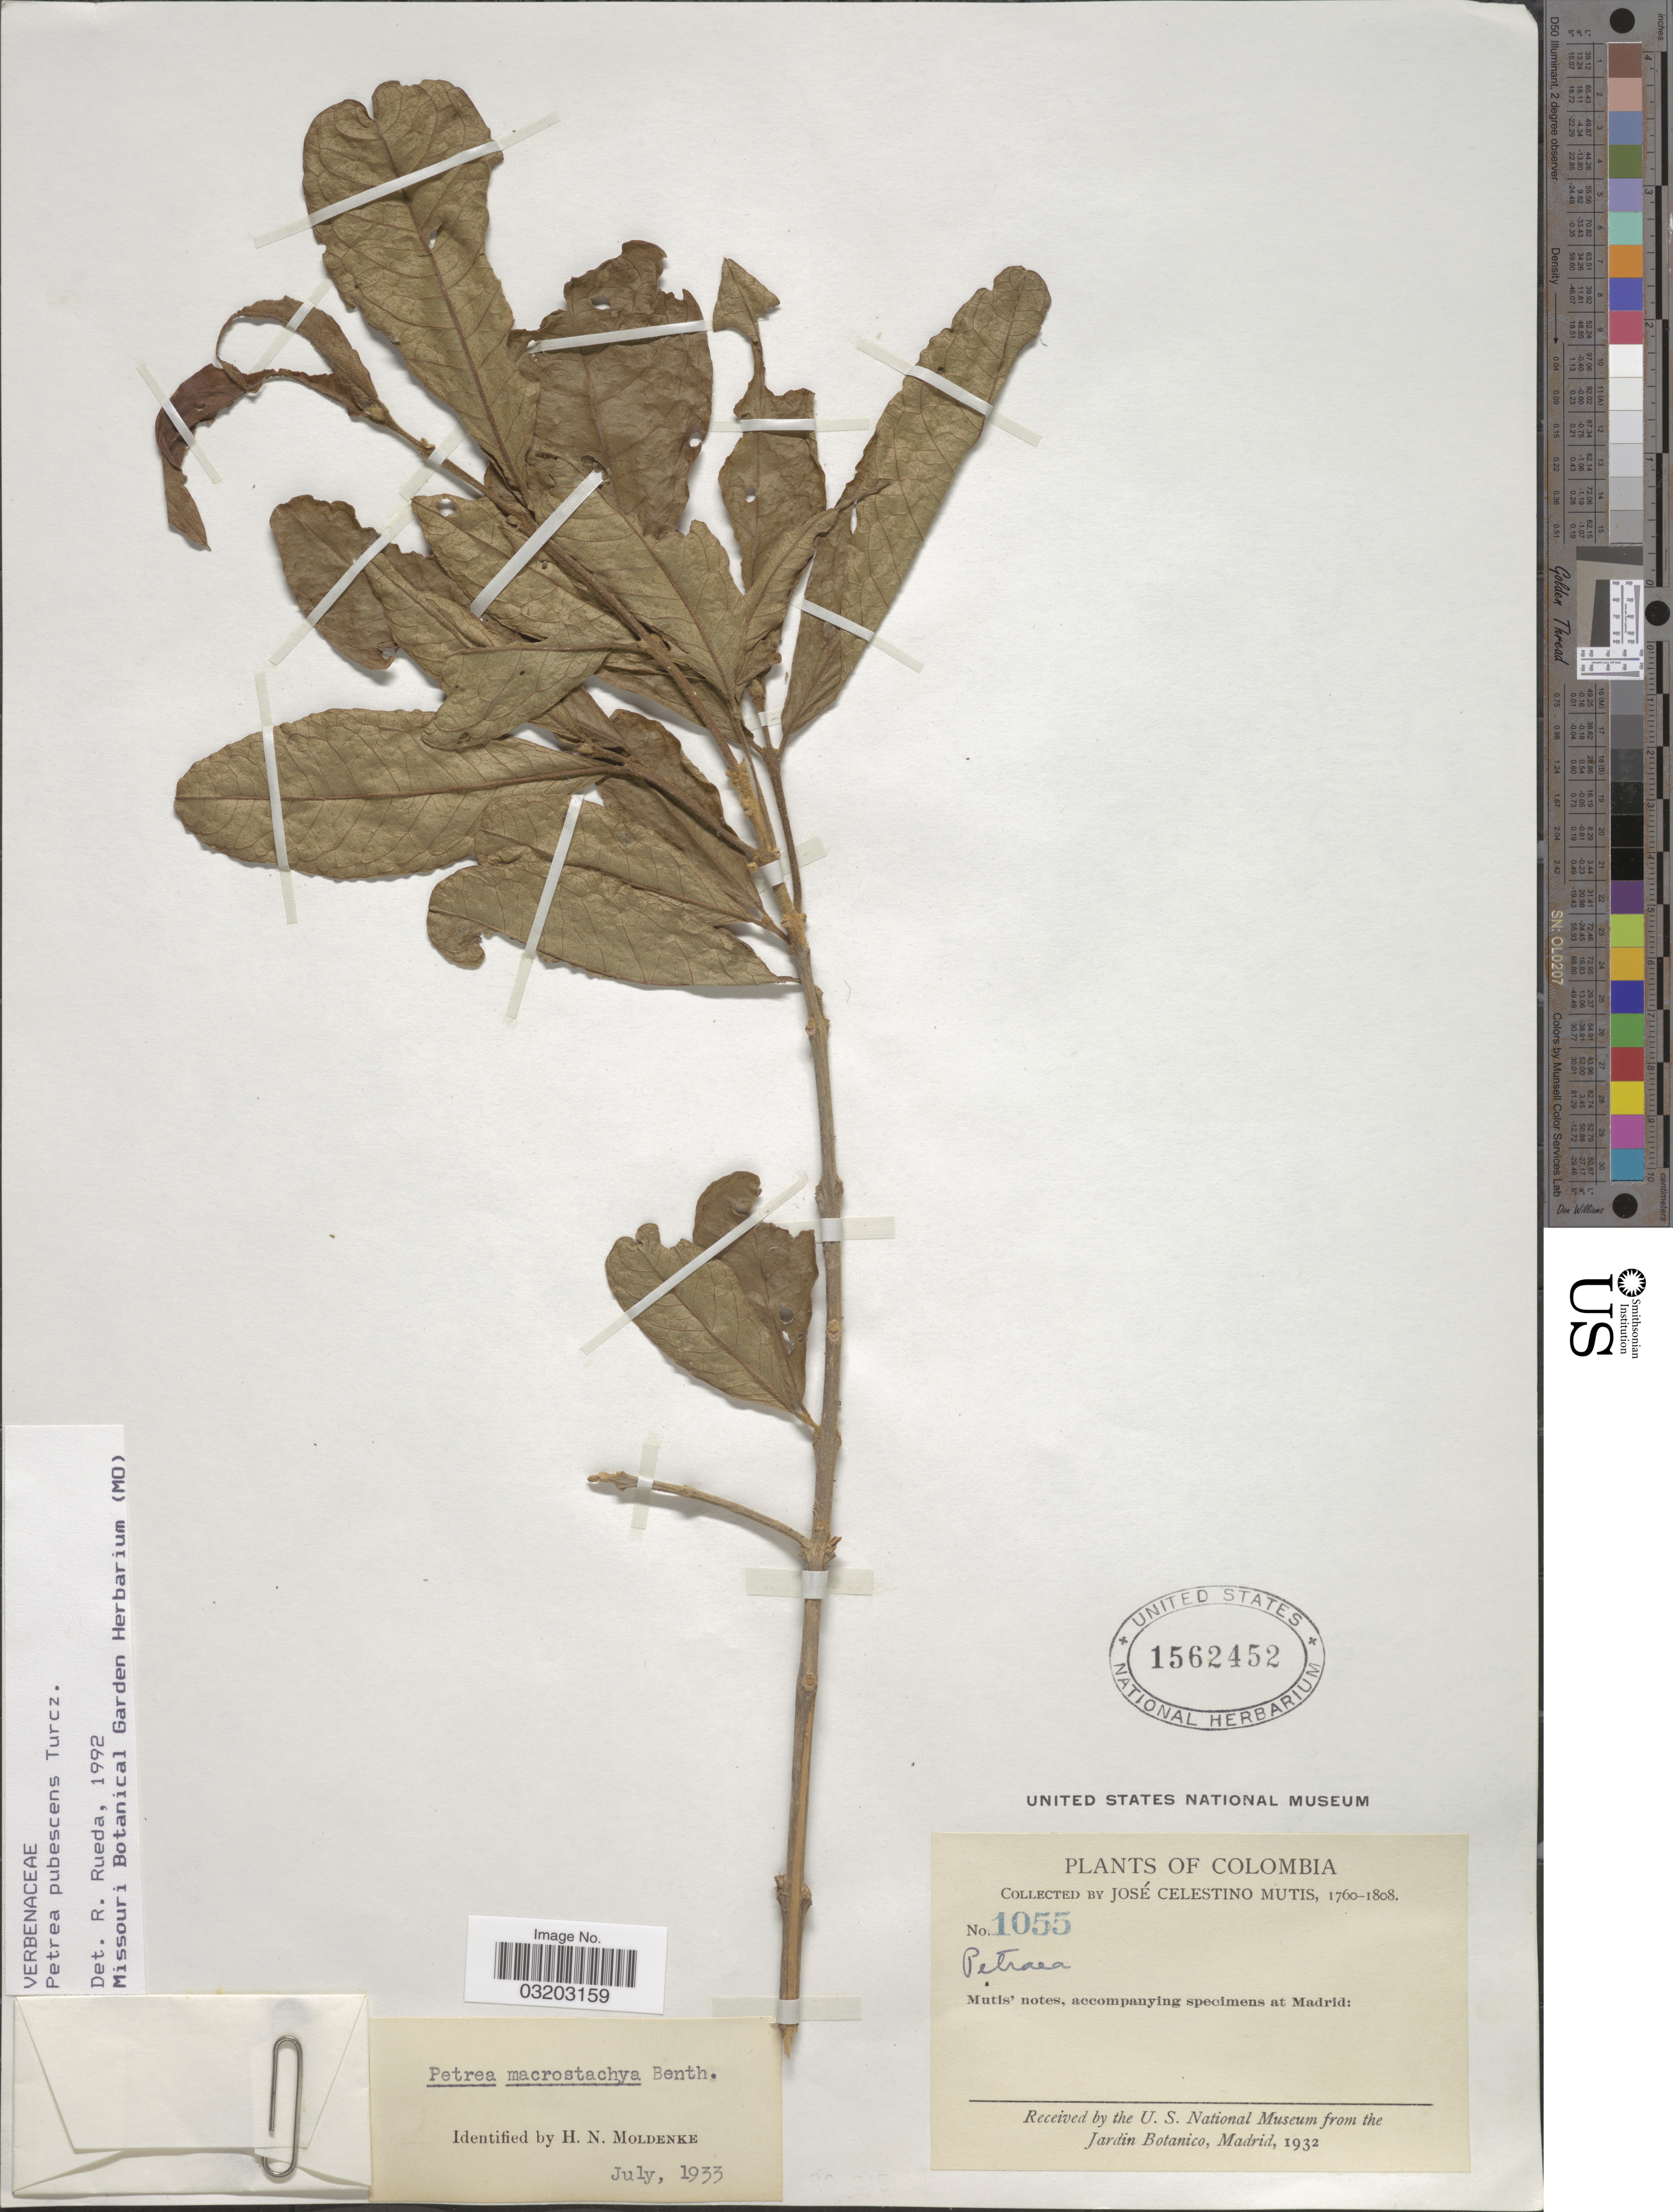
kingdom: Plantae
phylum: Tracheophyta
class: Magnoliopsida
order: Lamiales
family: Verbenaceae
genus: Petrea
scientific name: Petrea pubescens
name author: Turcz.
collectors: J. C. B. Mutis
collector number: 1055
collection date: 1760/1808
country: Colombia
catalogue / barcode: US 1562452